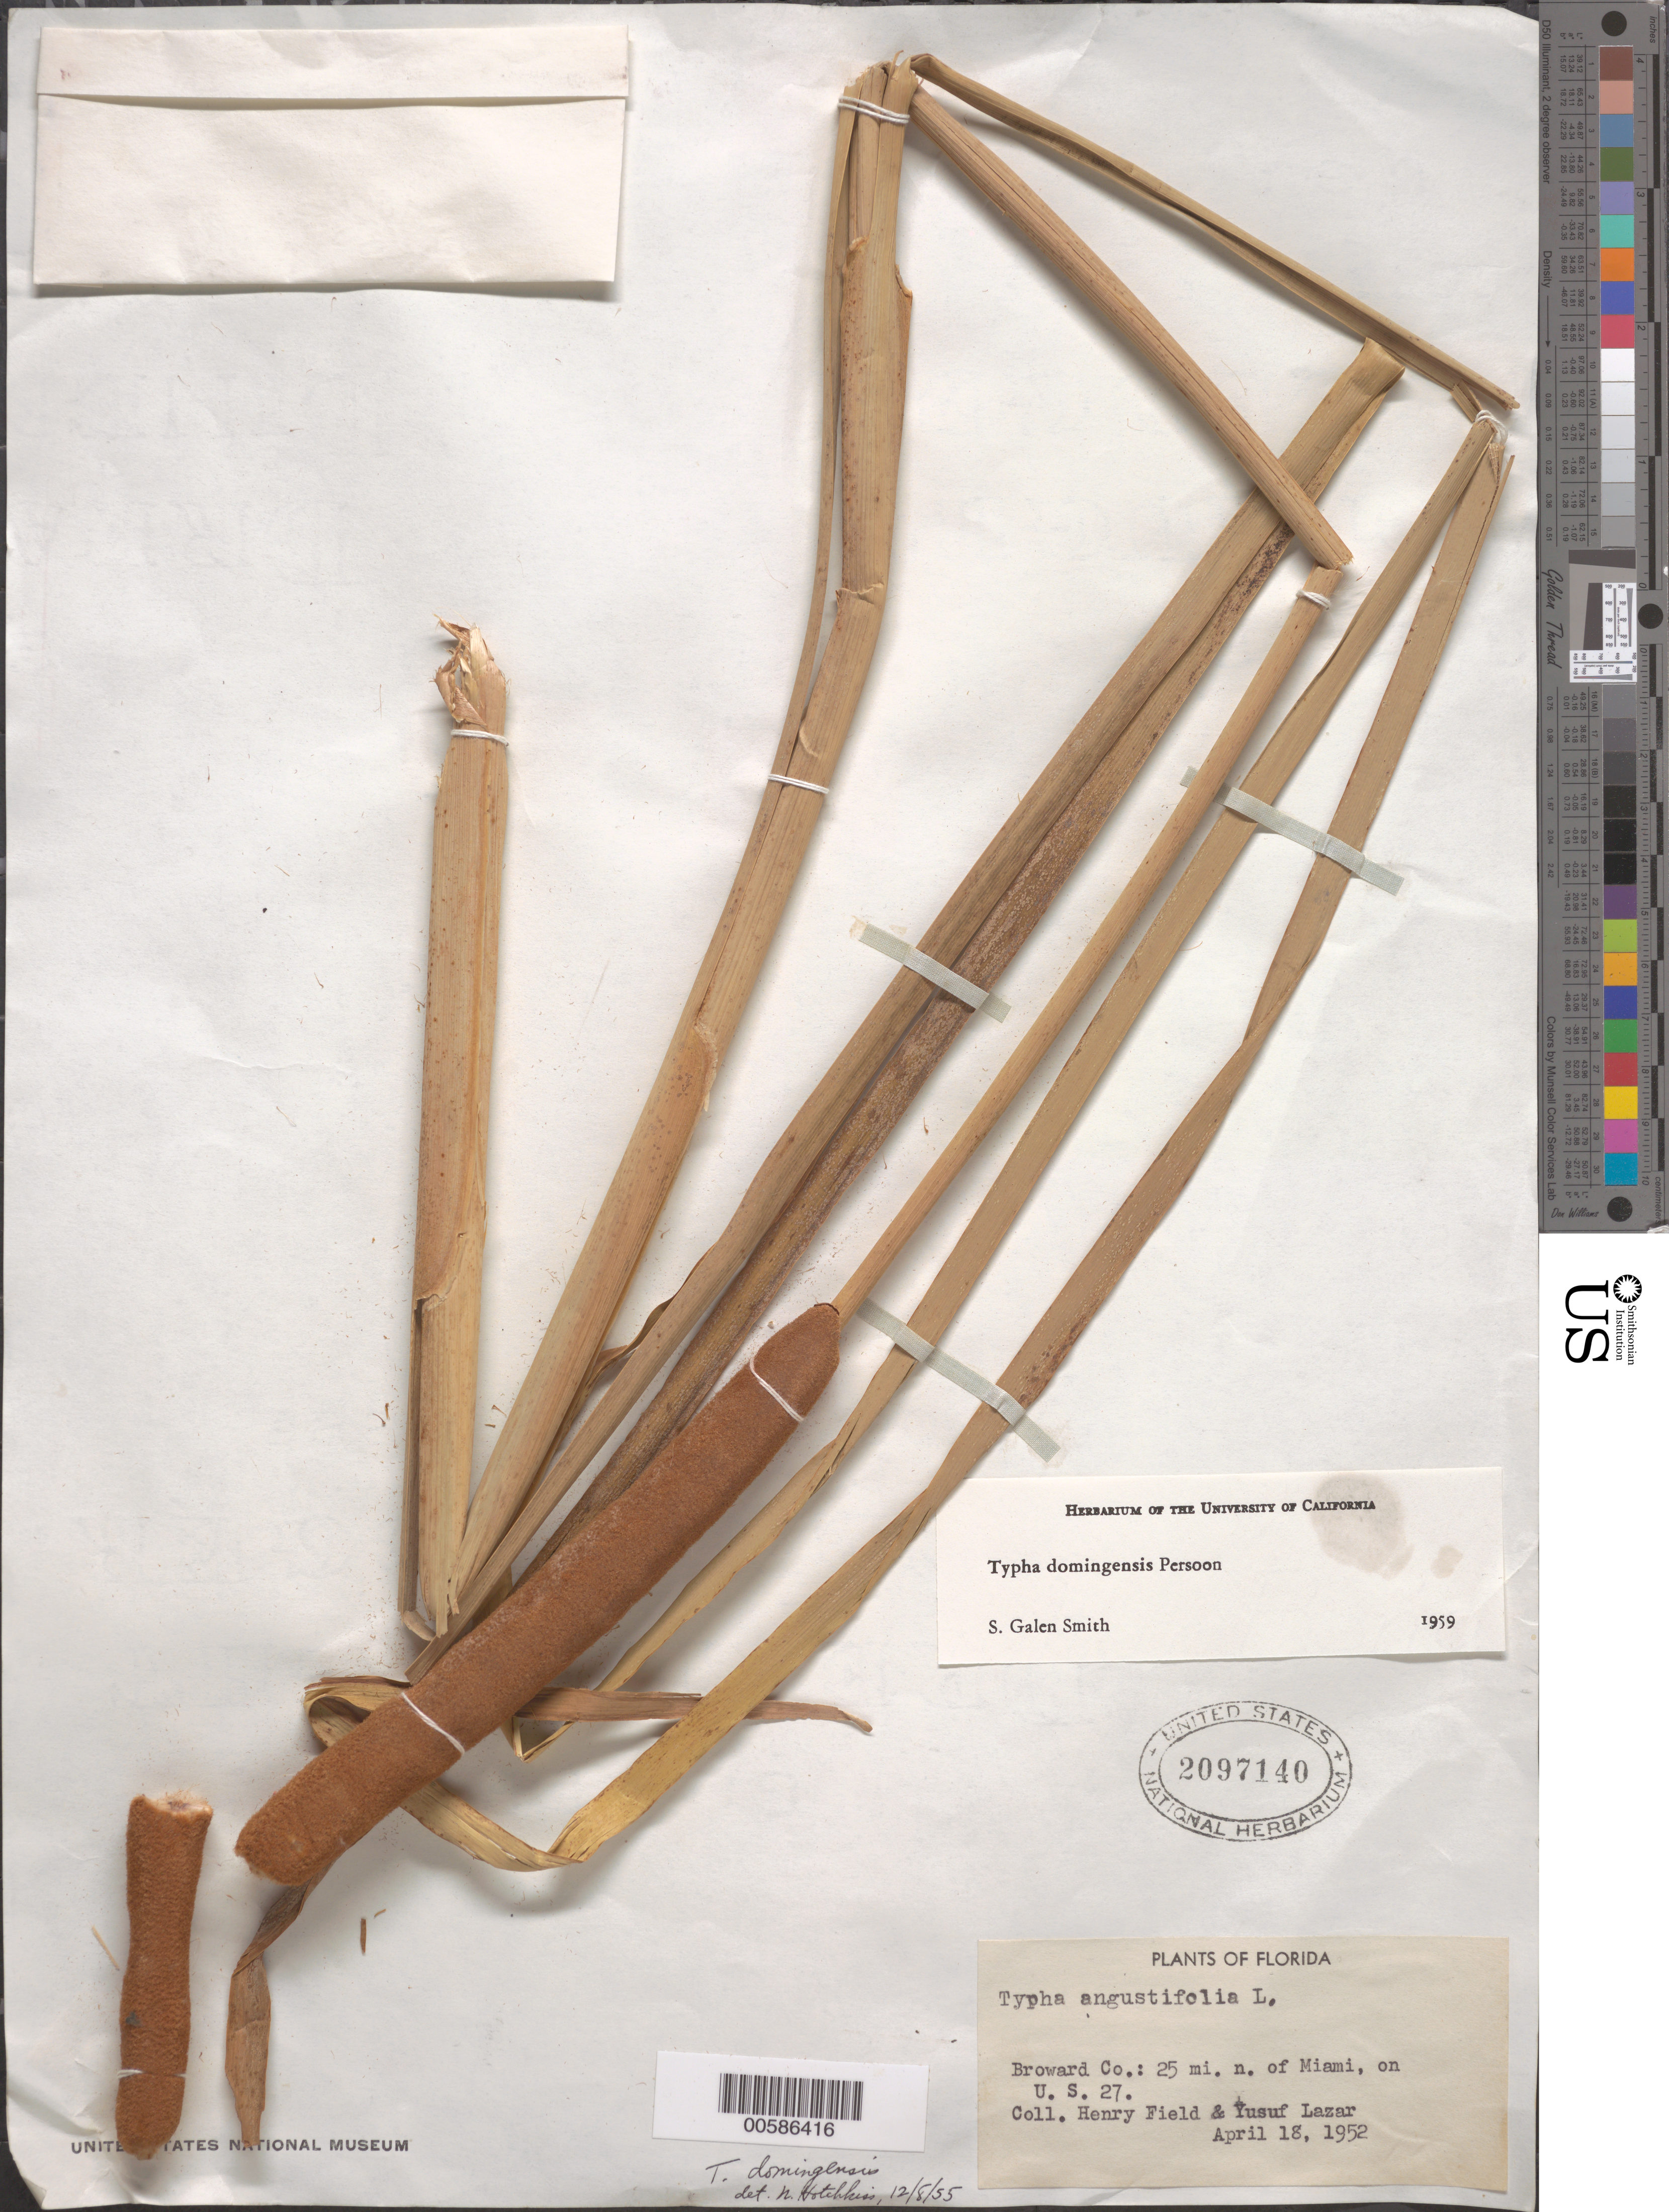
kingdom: Plantae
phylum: Tracheophyta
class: Liliopsida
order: Poales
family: Typhaceae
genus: Typha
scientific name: Typha domingensis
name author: Pers.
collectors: H. Field & Y. Lazar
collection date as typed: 18 Apr 1952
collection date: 1952-04-18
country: United States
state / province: Florida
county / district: Broward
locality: N of Miami, on US 27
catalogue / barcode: US 2097140